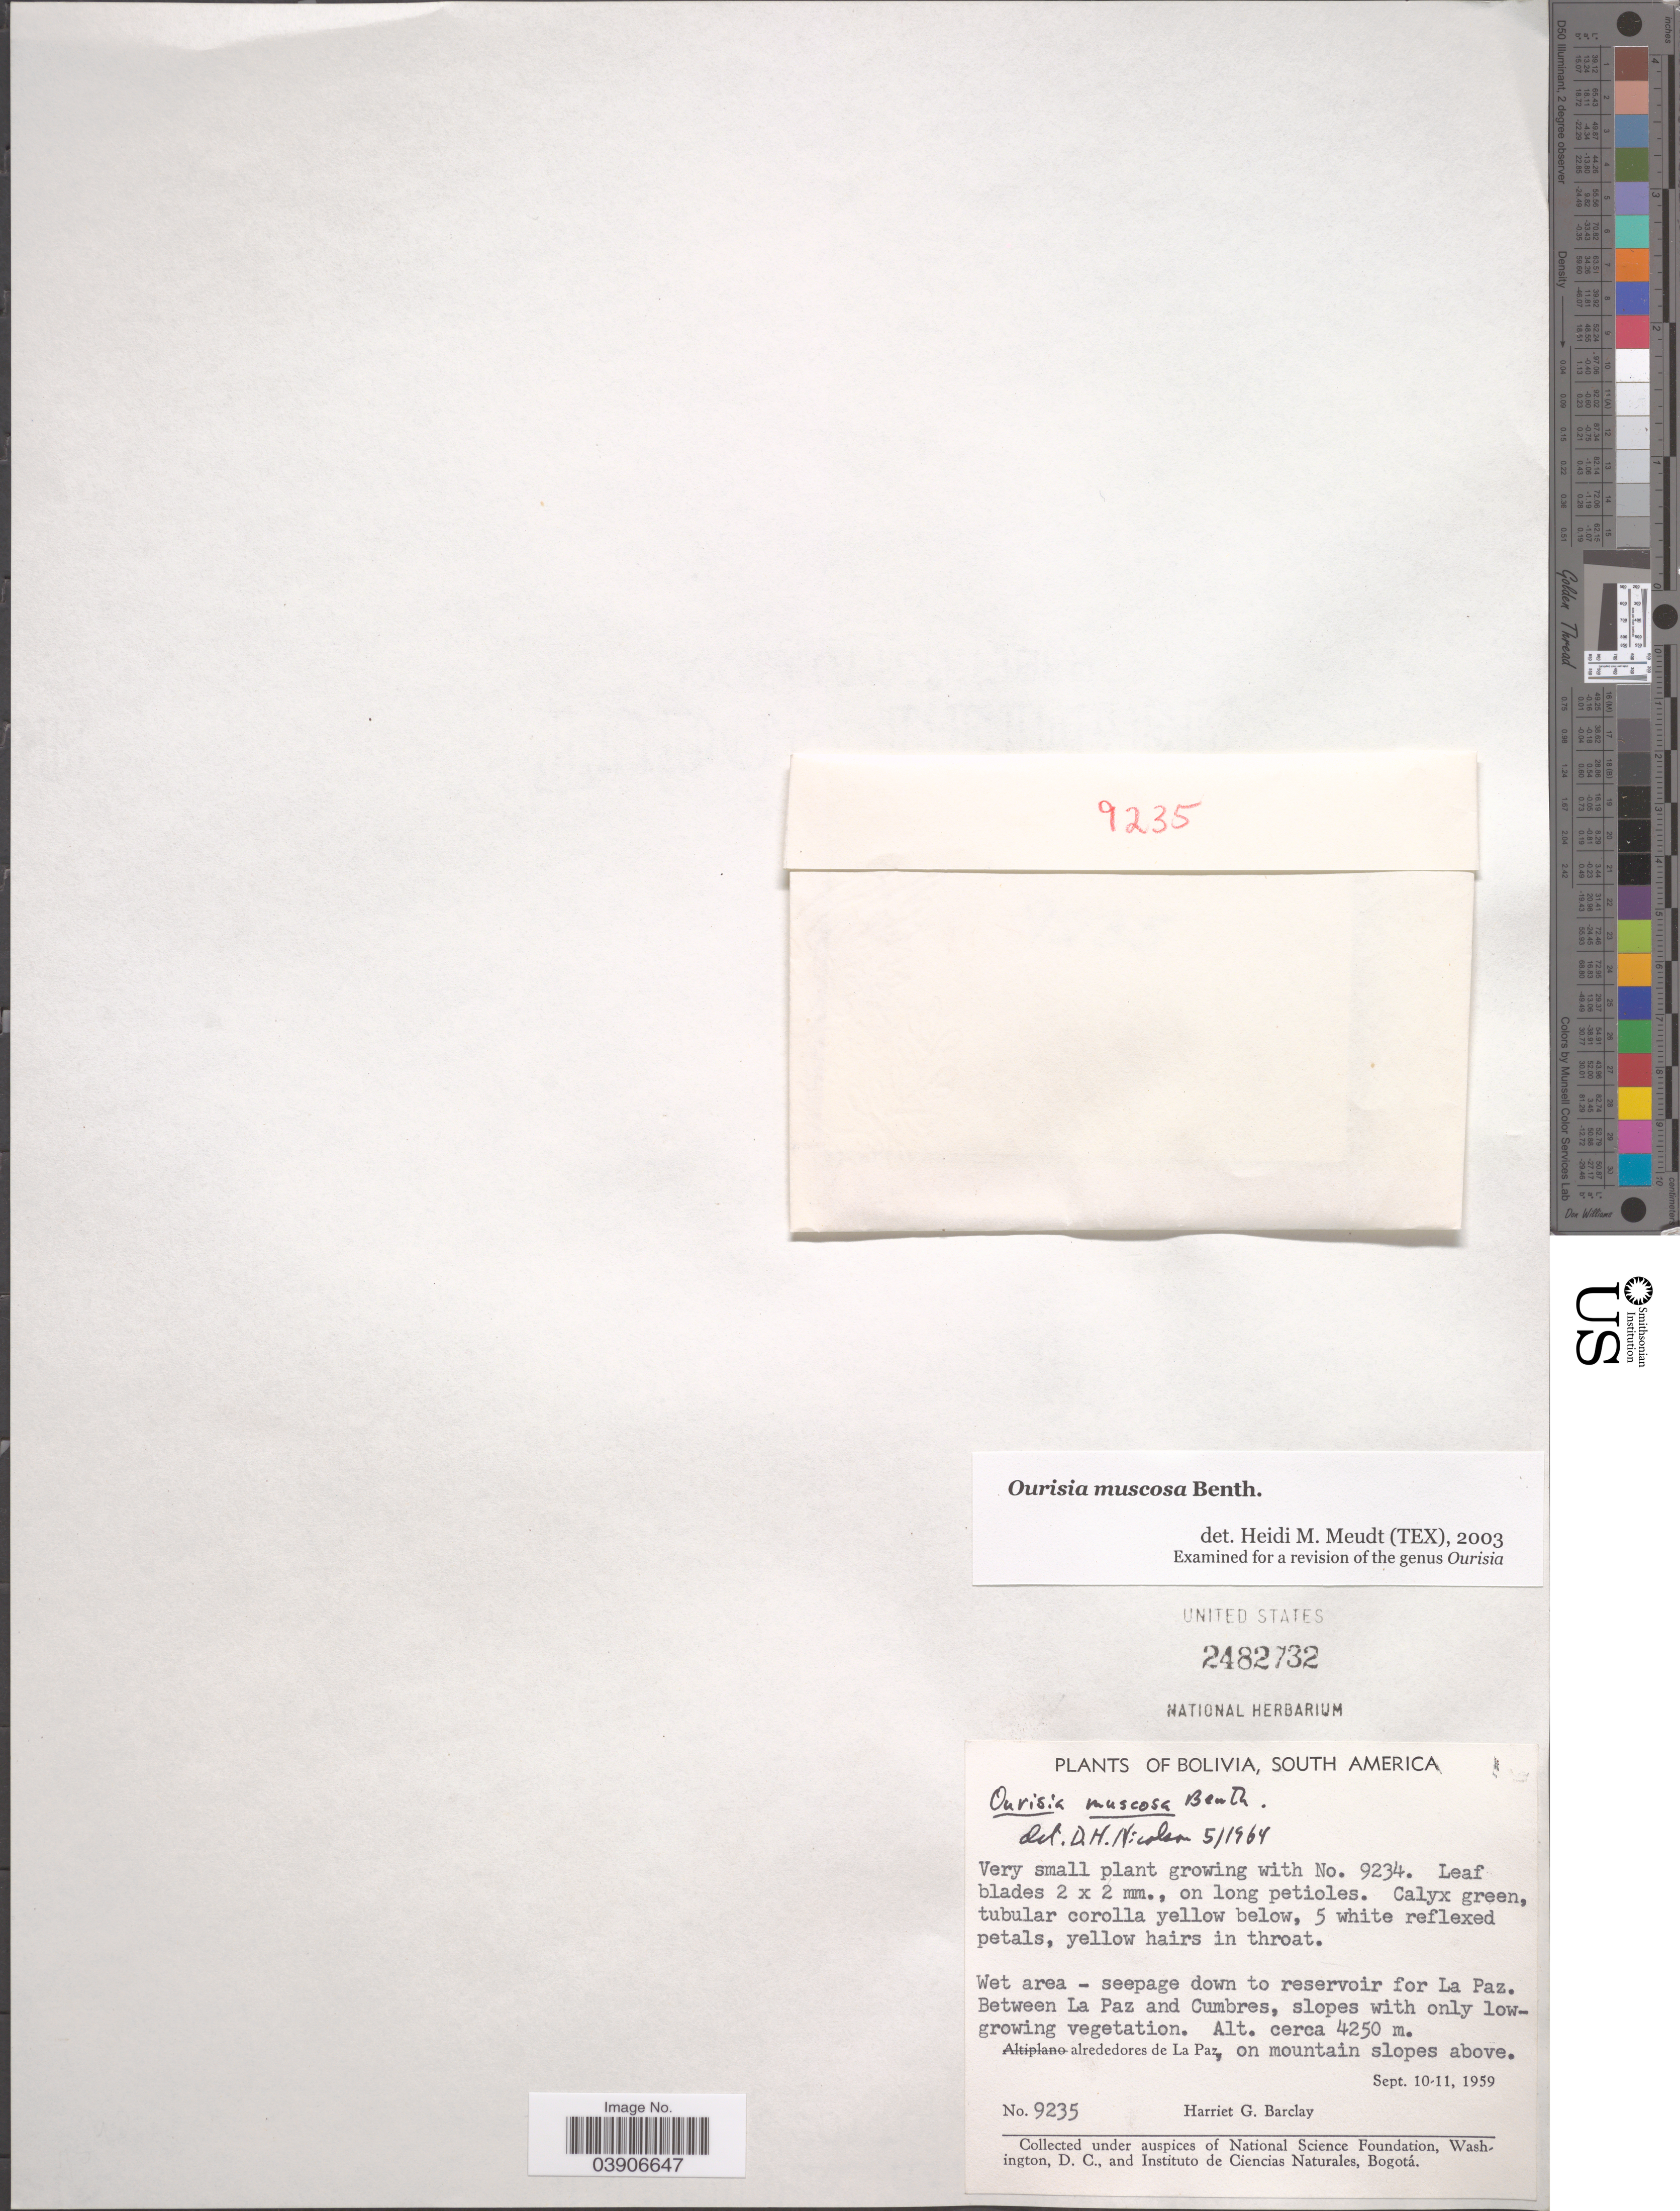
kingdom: Plantae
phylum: Tracheophyta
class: Magnoliopsida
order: Lamiales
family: Plantaginaceae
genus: Ourisia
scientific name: Ourisia muscosa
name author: Benth.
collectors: H. G. Barclay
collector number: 9235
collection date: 1959-09-10/1959-09-11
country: Bolivia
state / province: La Paz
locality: Reservoir for La Paz. Between La Paz and Cumbres. Alrededores de La Paz.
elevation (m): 4250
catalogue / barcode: US 2482732